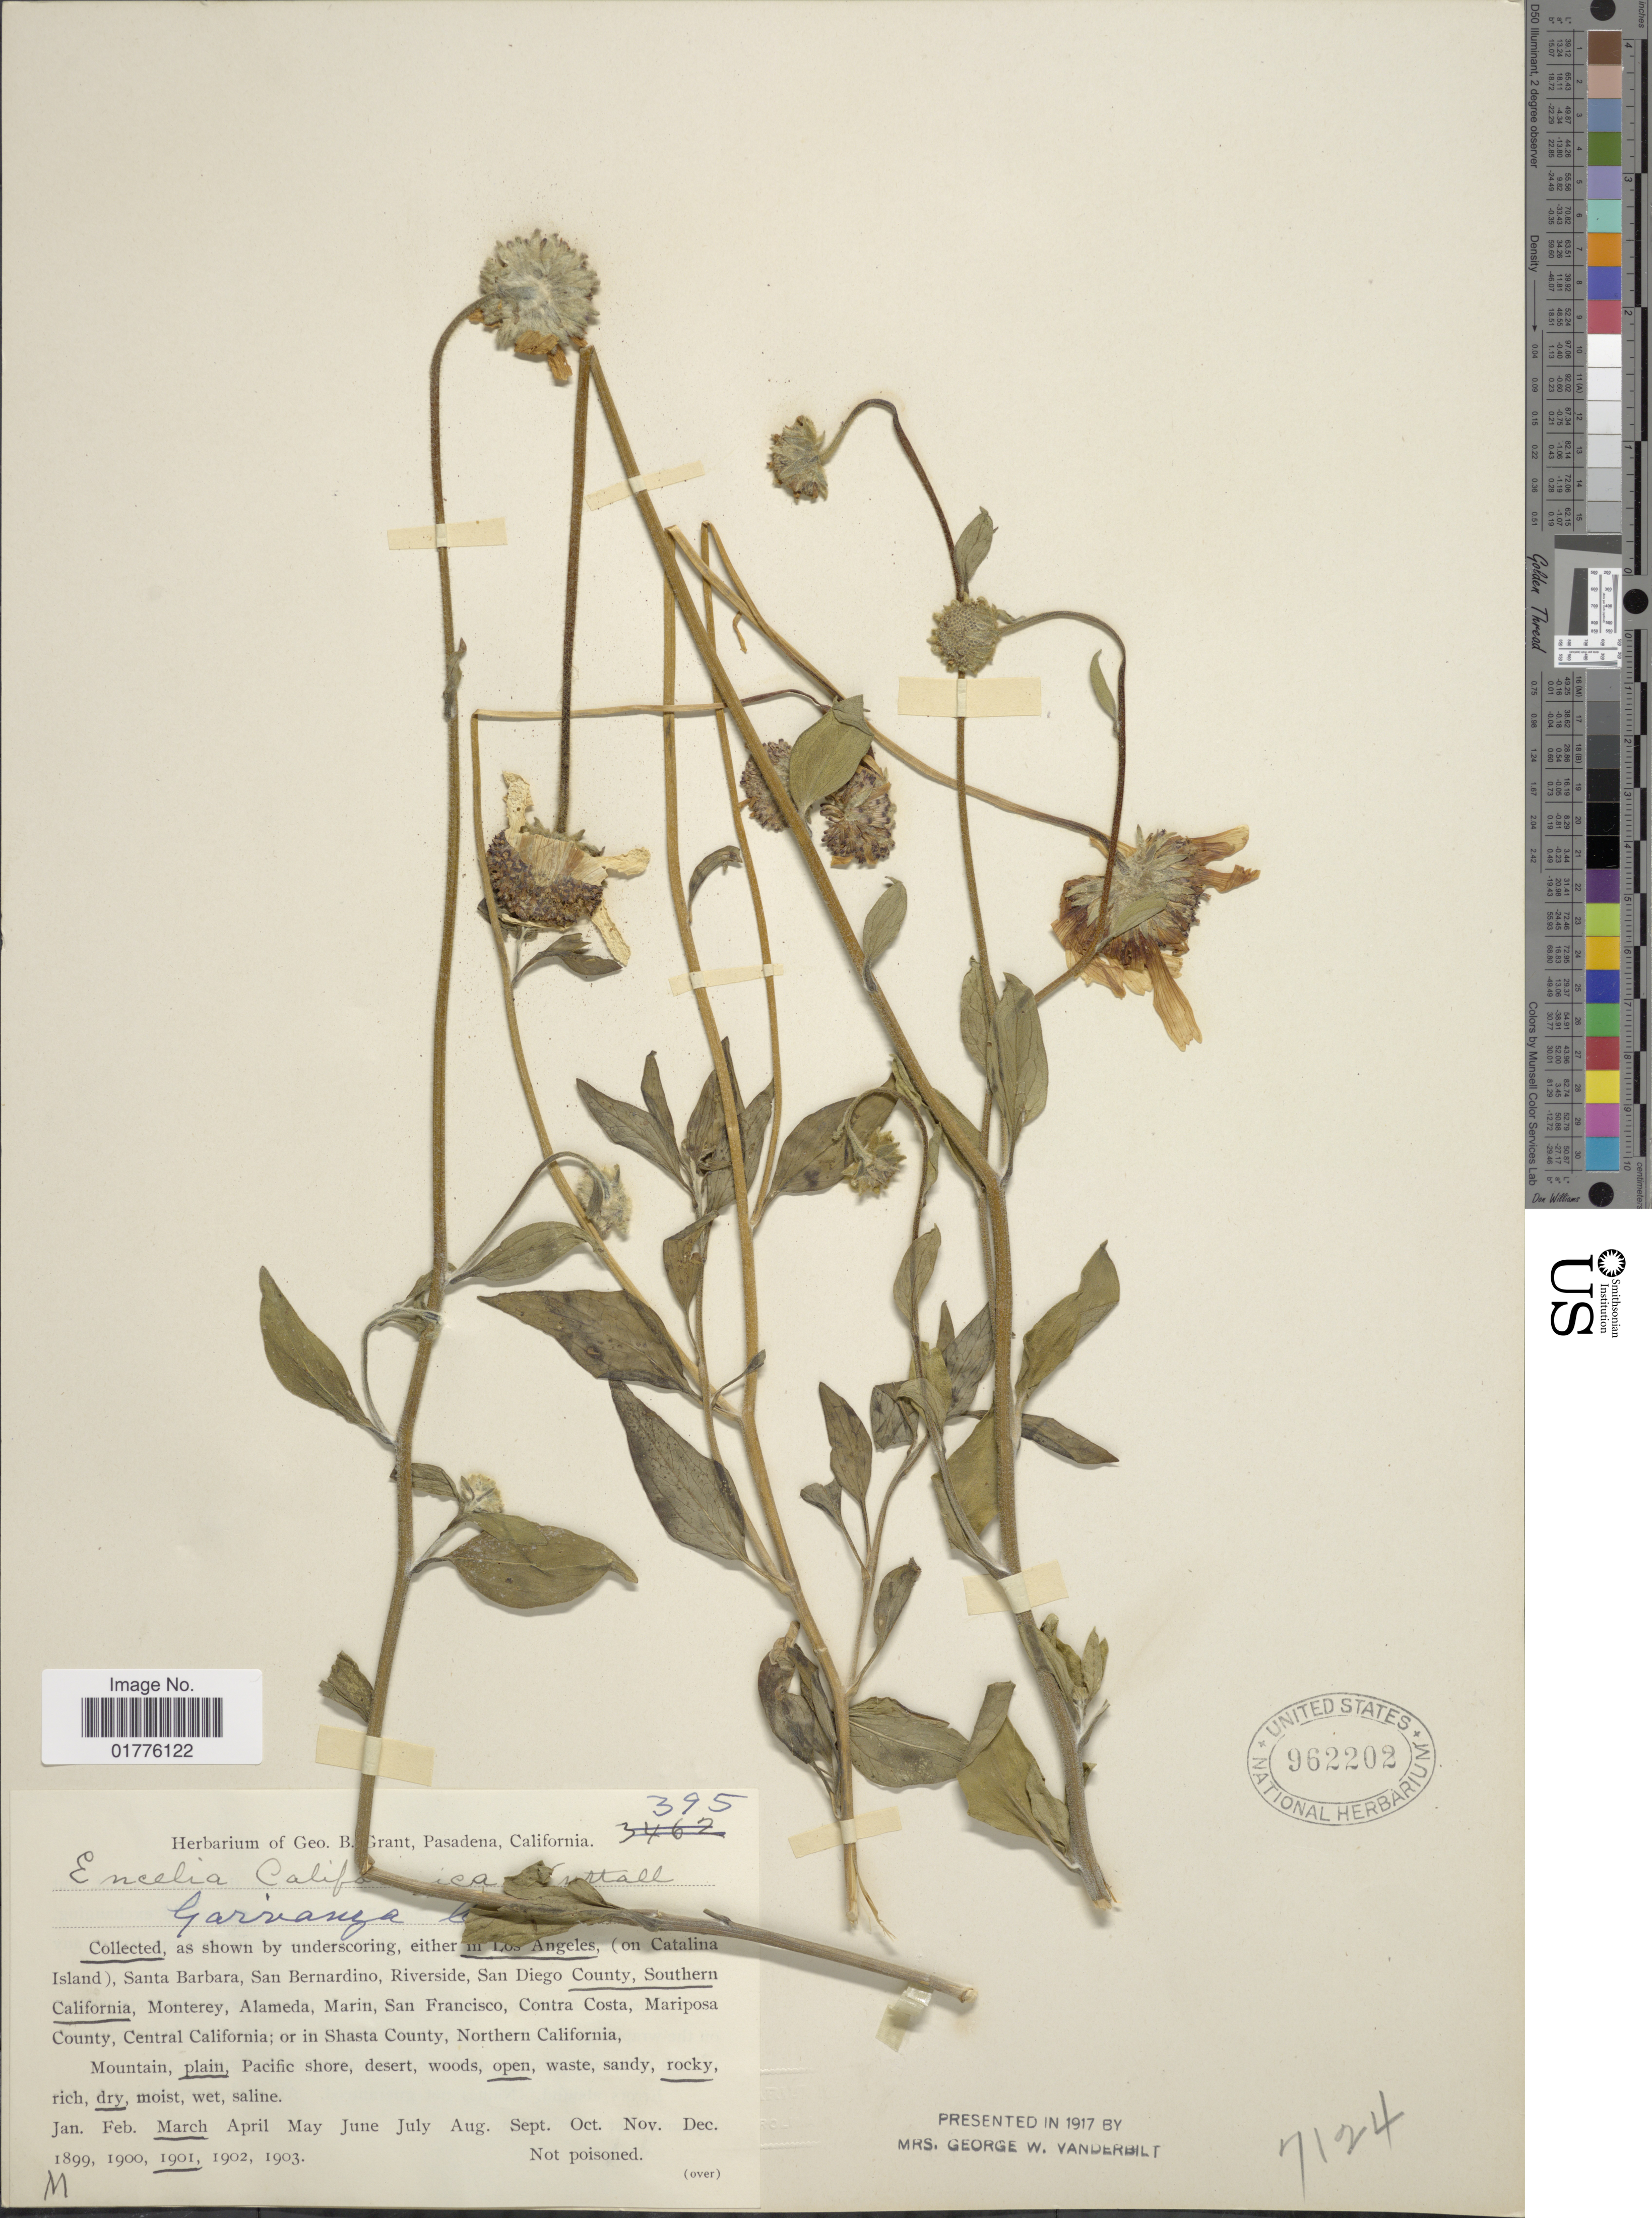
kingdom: Plantae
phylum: Tracheophyta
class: Magnoliopsida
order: Asterales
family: Asteraceae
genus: Encelia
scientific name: Encelia californica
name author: Nutt.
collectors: ex herb. G. B. Grant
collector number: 395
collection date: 1901-03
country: United States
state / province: California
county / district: San Diego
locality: San Diego County, Southern California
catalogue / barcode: US 962202